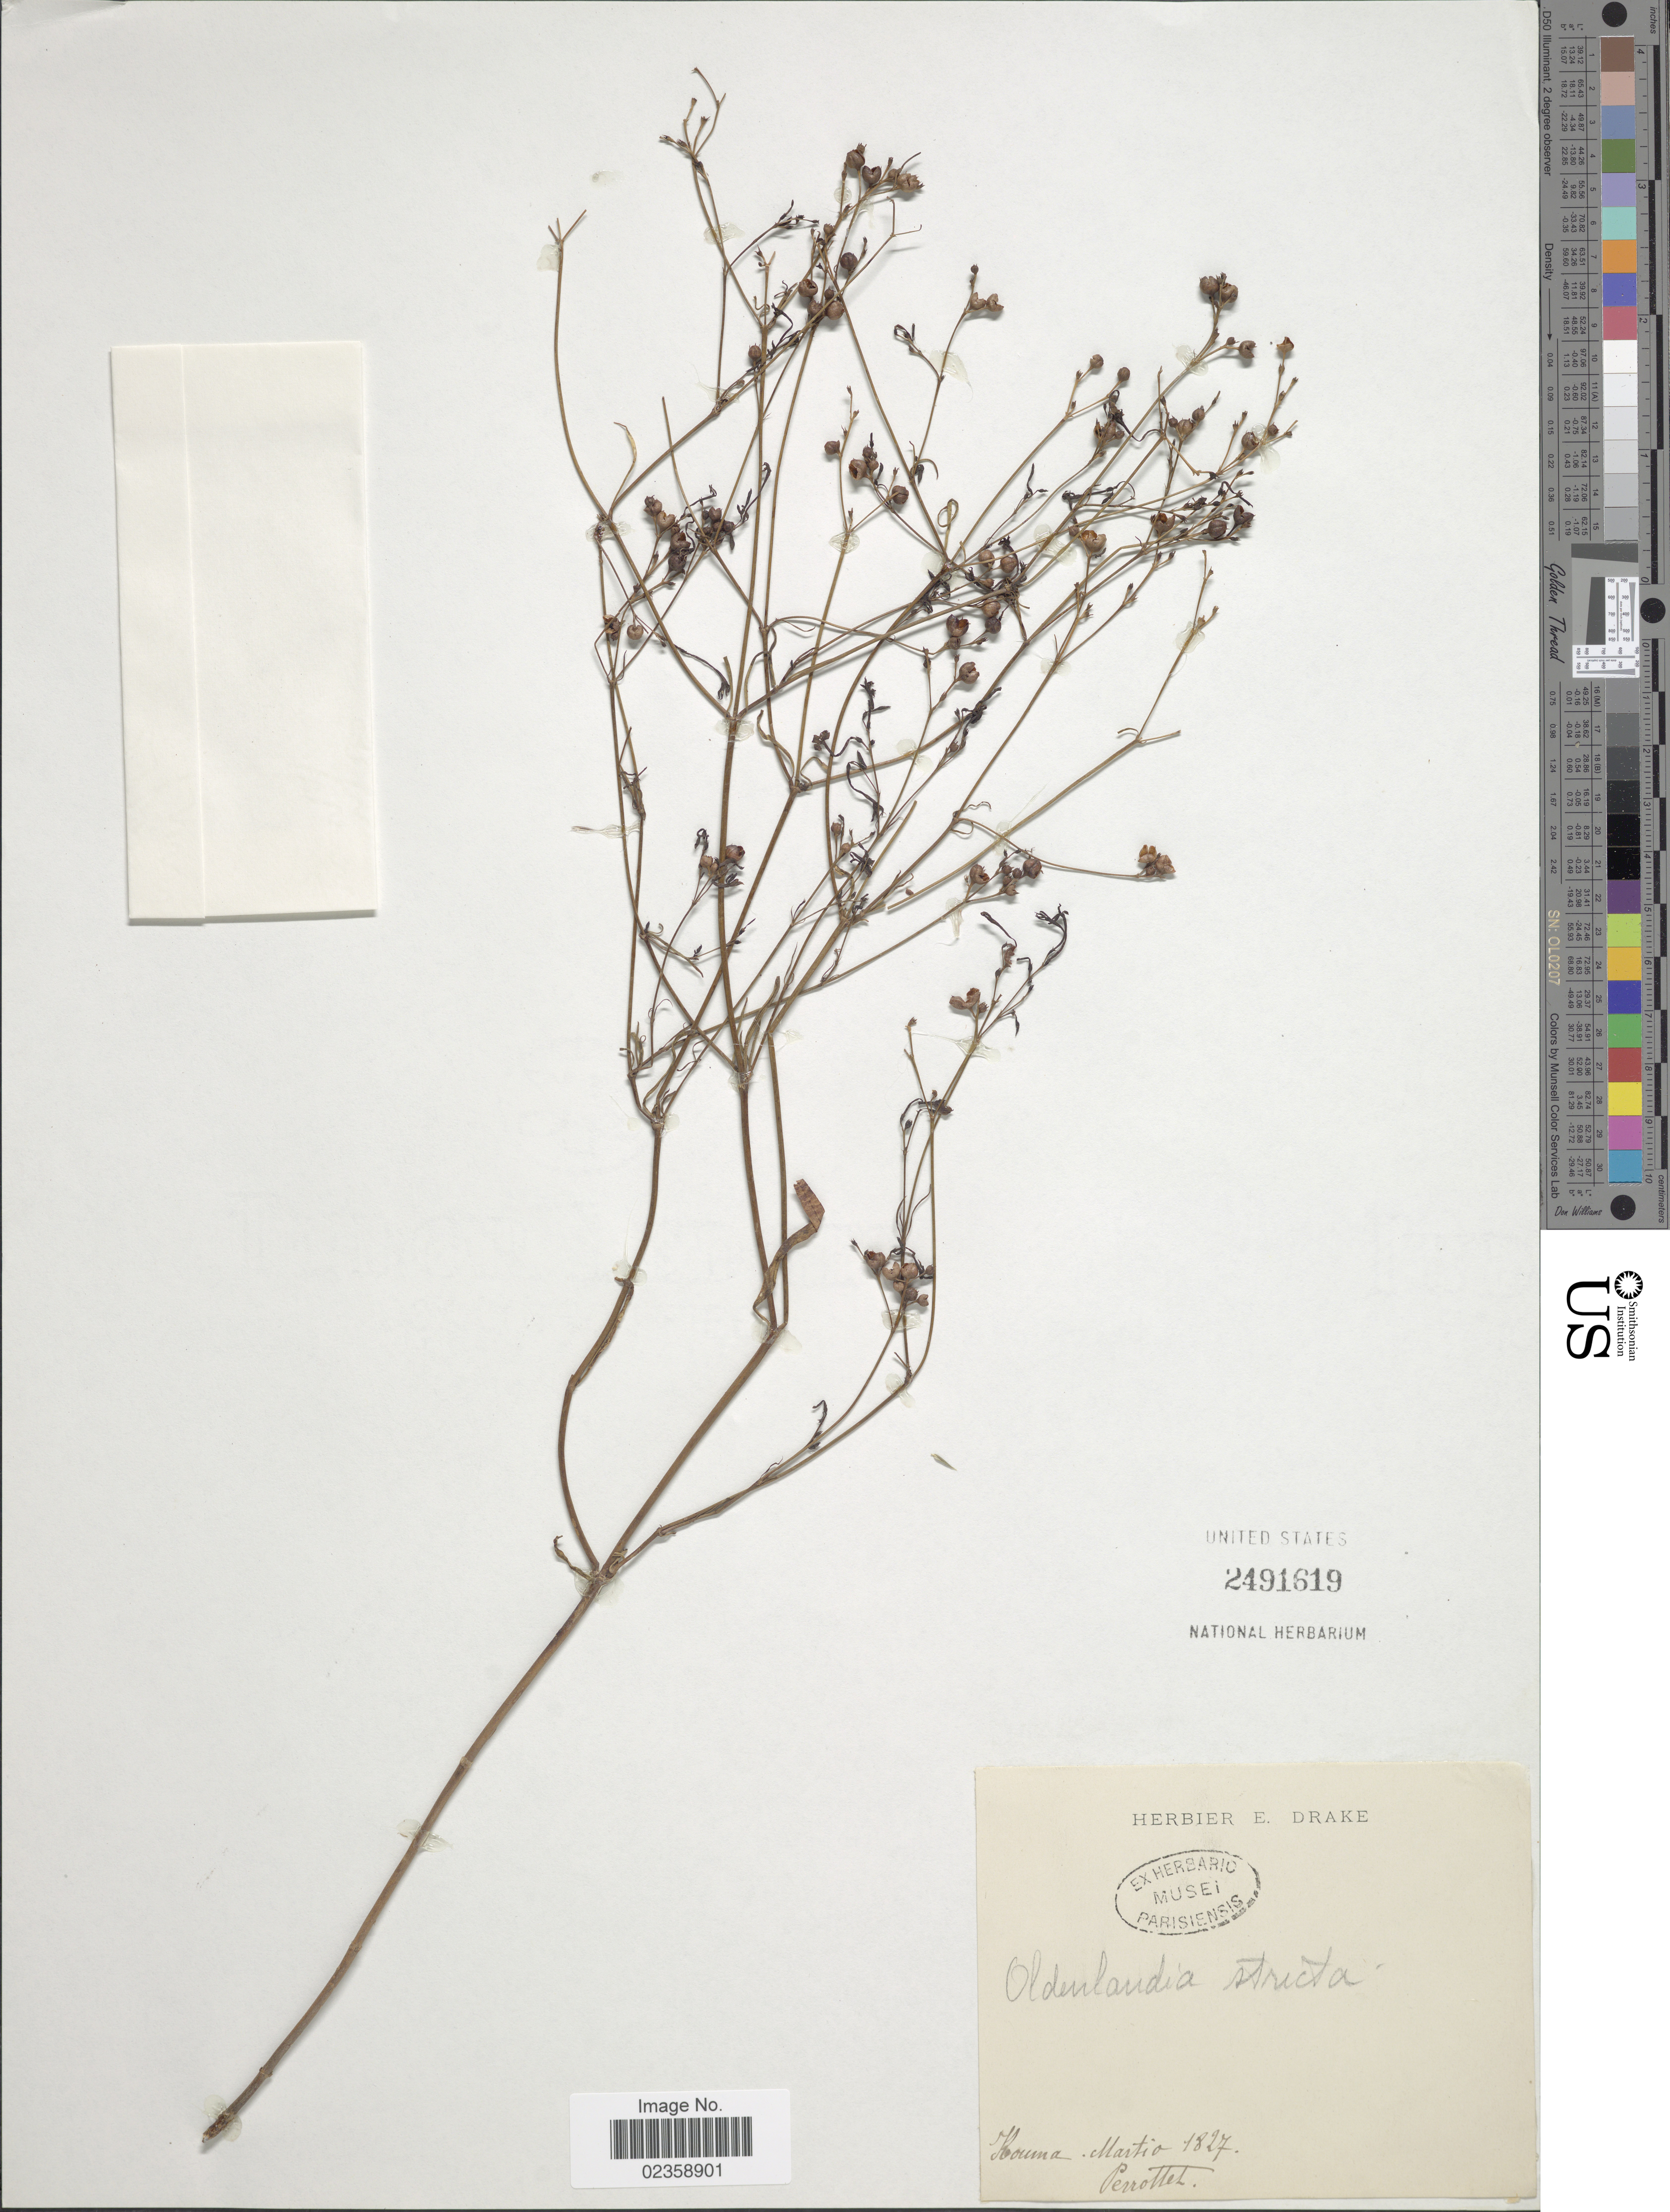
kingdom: Plantae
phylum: Tracheophyta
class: Magnoliopsida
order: Gentianales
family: Rubiaceae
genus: Oldenlandia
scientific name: Oldenlandia stricta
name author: L.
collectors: Perrottet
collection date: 1827-03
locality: Kouma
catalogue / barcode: US 2491619